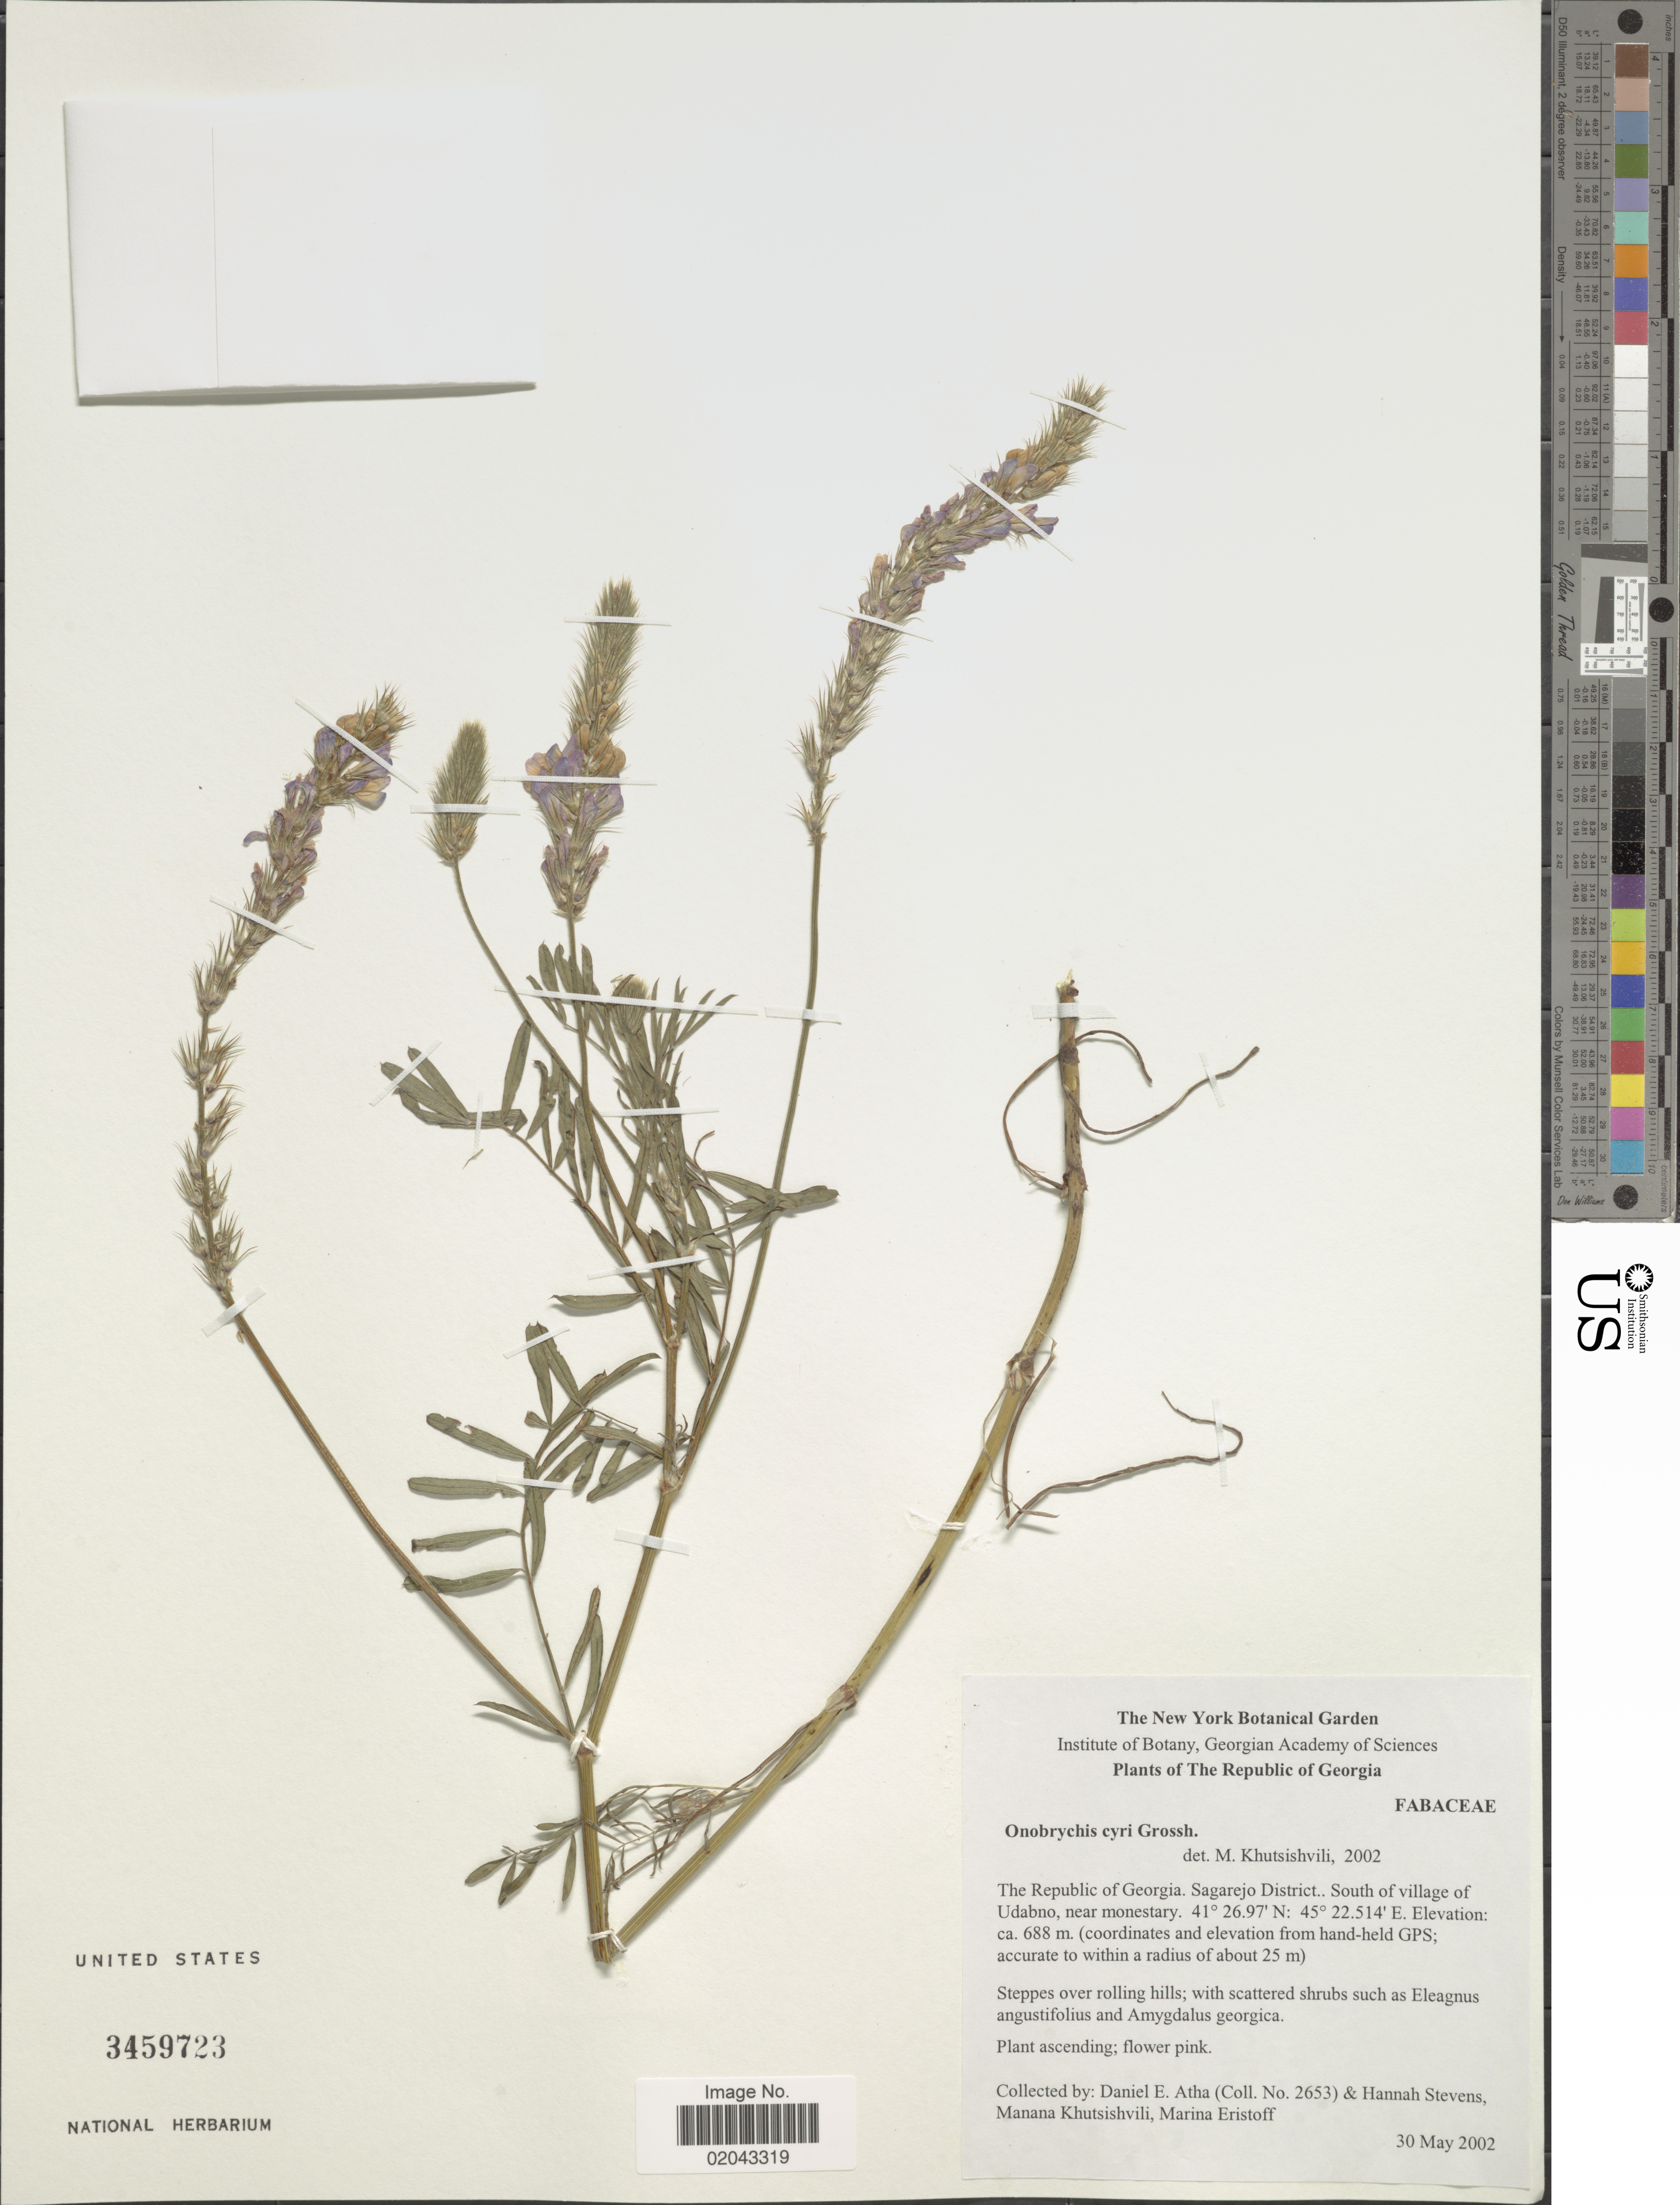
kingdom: Plantae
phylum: Tracheophyta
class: Magnoliopsida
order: Fabales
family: Fabaceae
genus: Onobrychis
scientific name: Onobrychis cyri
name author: Grossh.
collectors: D. Atha, H. Stevens, M. Khutsiskvili & M. Eristoff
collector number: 2653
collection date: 2002-05-30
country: Georgia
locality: The Republic of Georgia, Sagarejo District, South of village of Udabno, near monestary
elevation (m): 688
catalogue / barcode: US 3459723